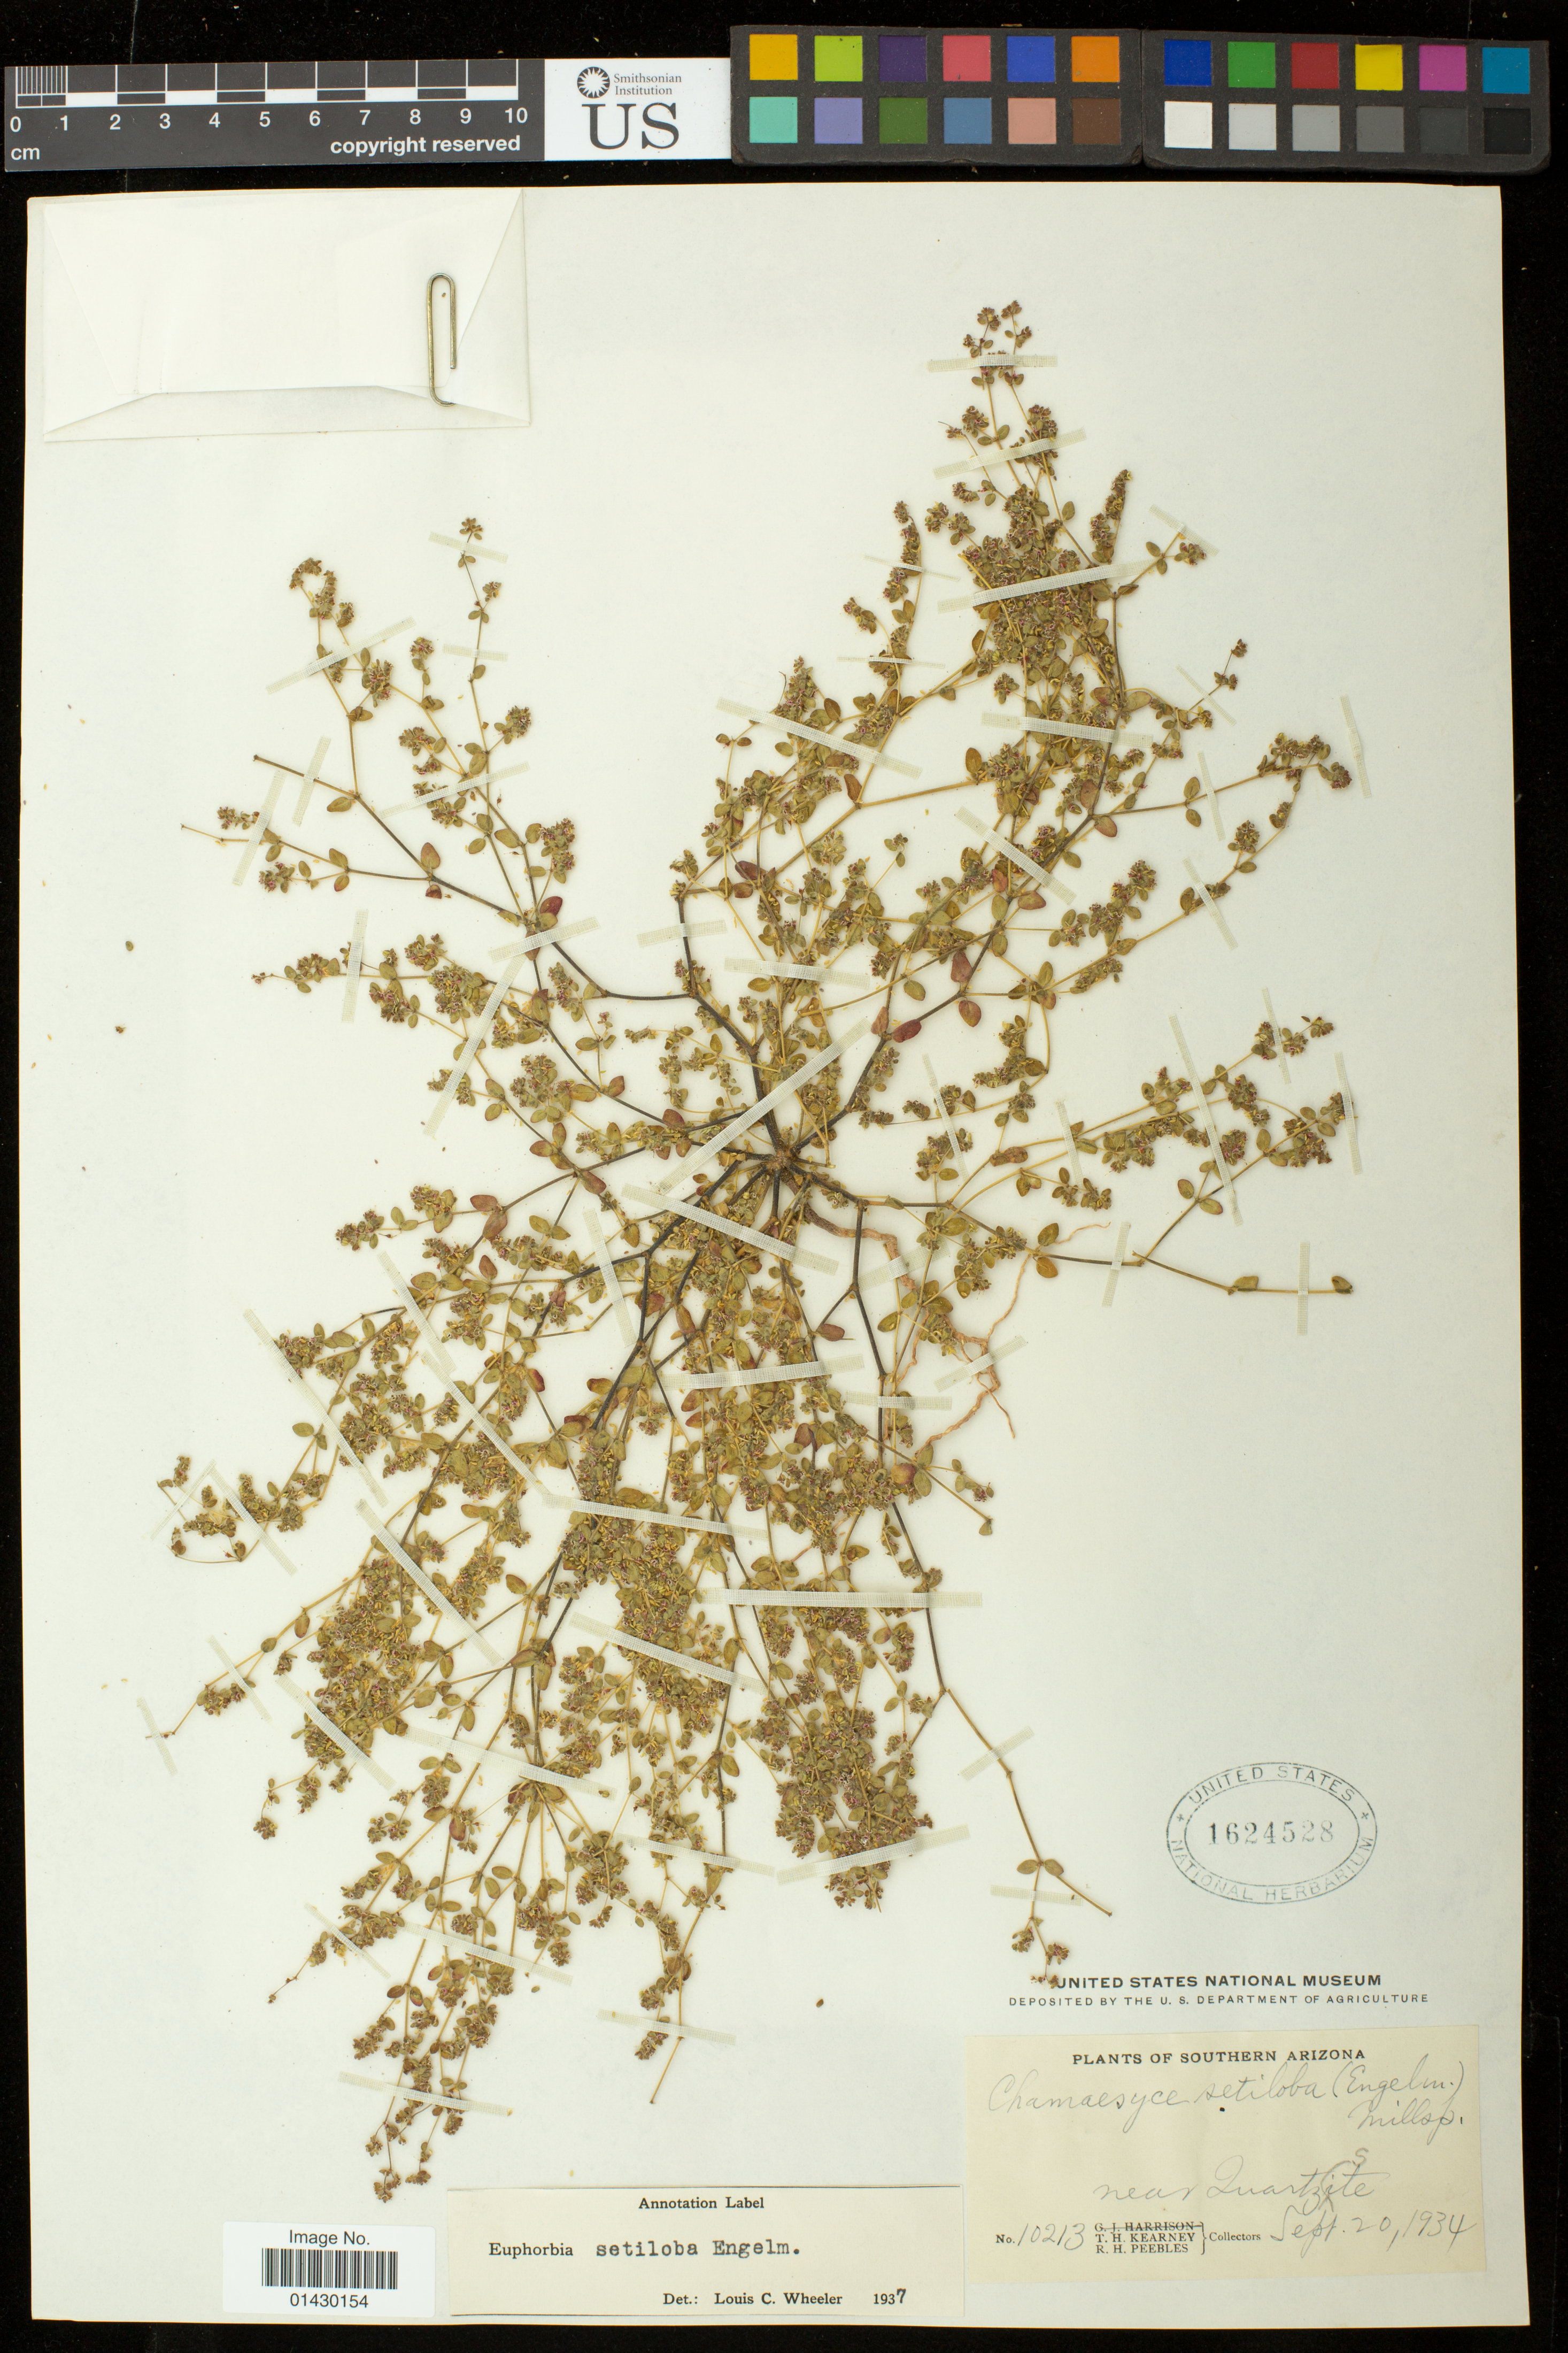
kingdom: Plantae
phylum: Tracheophyta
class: Magnoliopsida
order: Malpighiales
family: Euphorbiaceae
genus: Euphorbia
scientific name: Euphorbia setiloba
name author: Engelm.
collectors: T. H. Kearney & R. H. Peebles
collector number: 10213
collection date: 1934-09-20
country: United States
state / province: Arizona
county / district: La Paz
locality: Near Quartzsite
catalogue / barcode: US 1624528